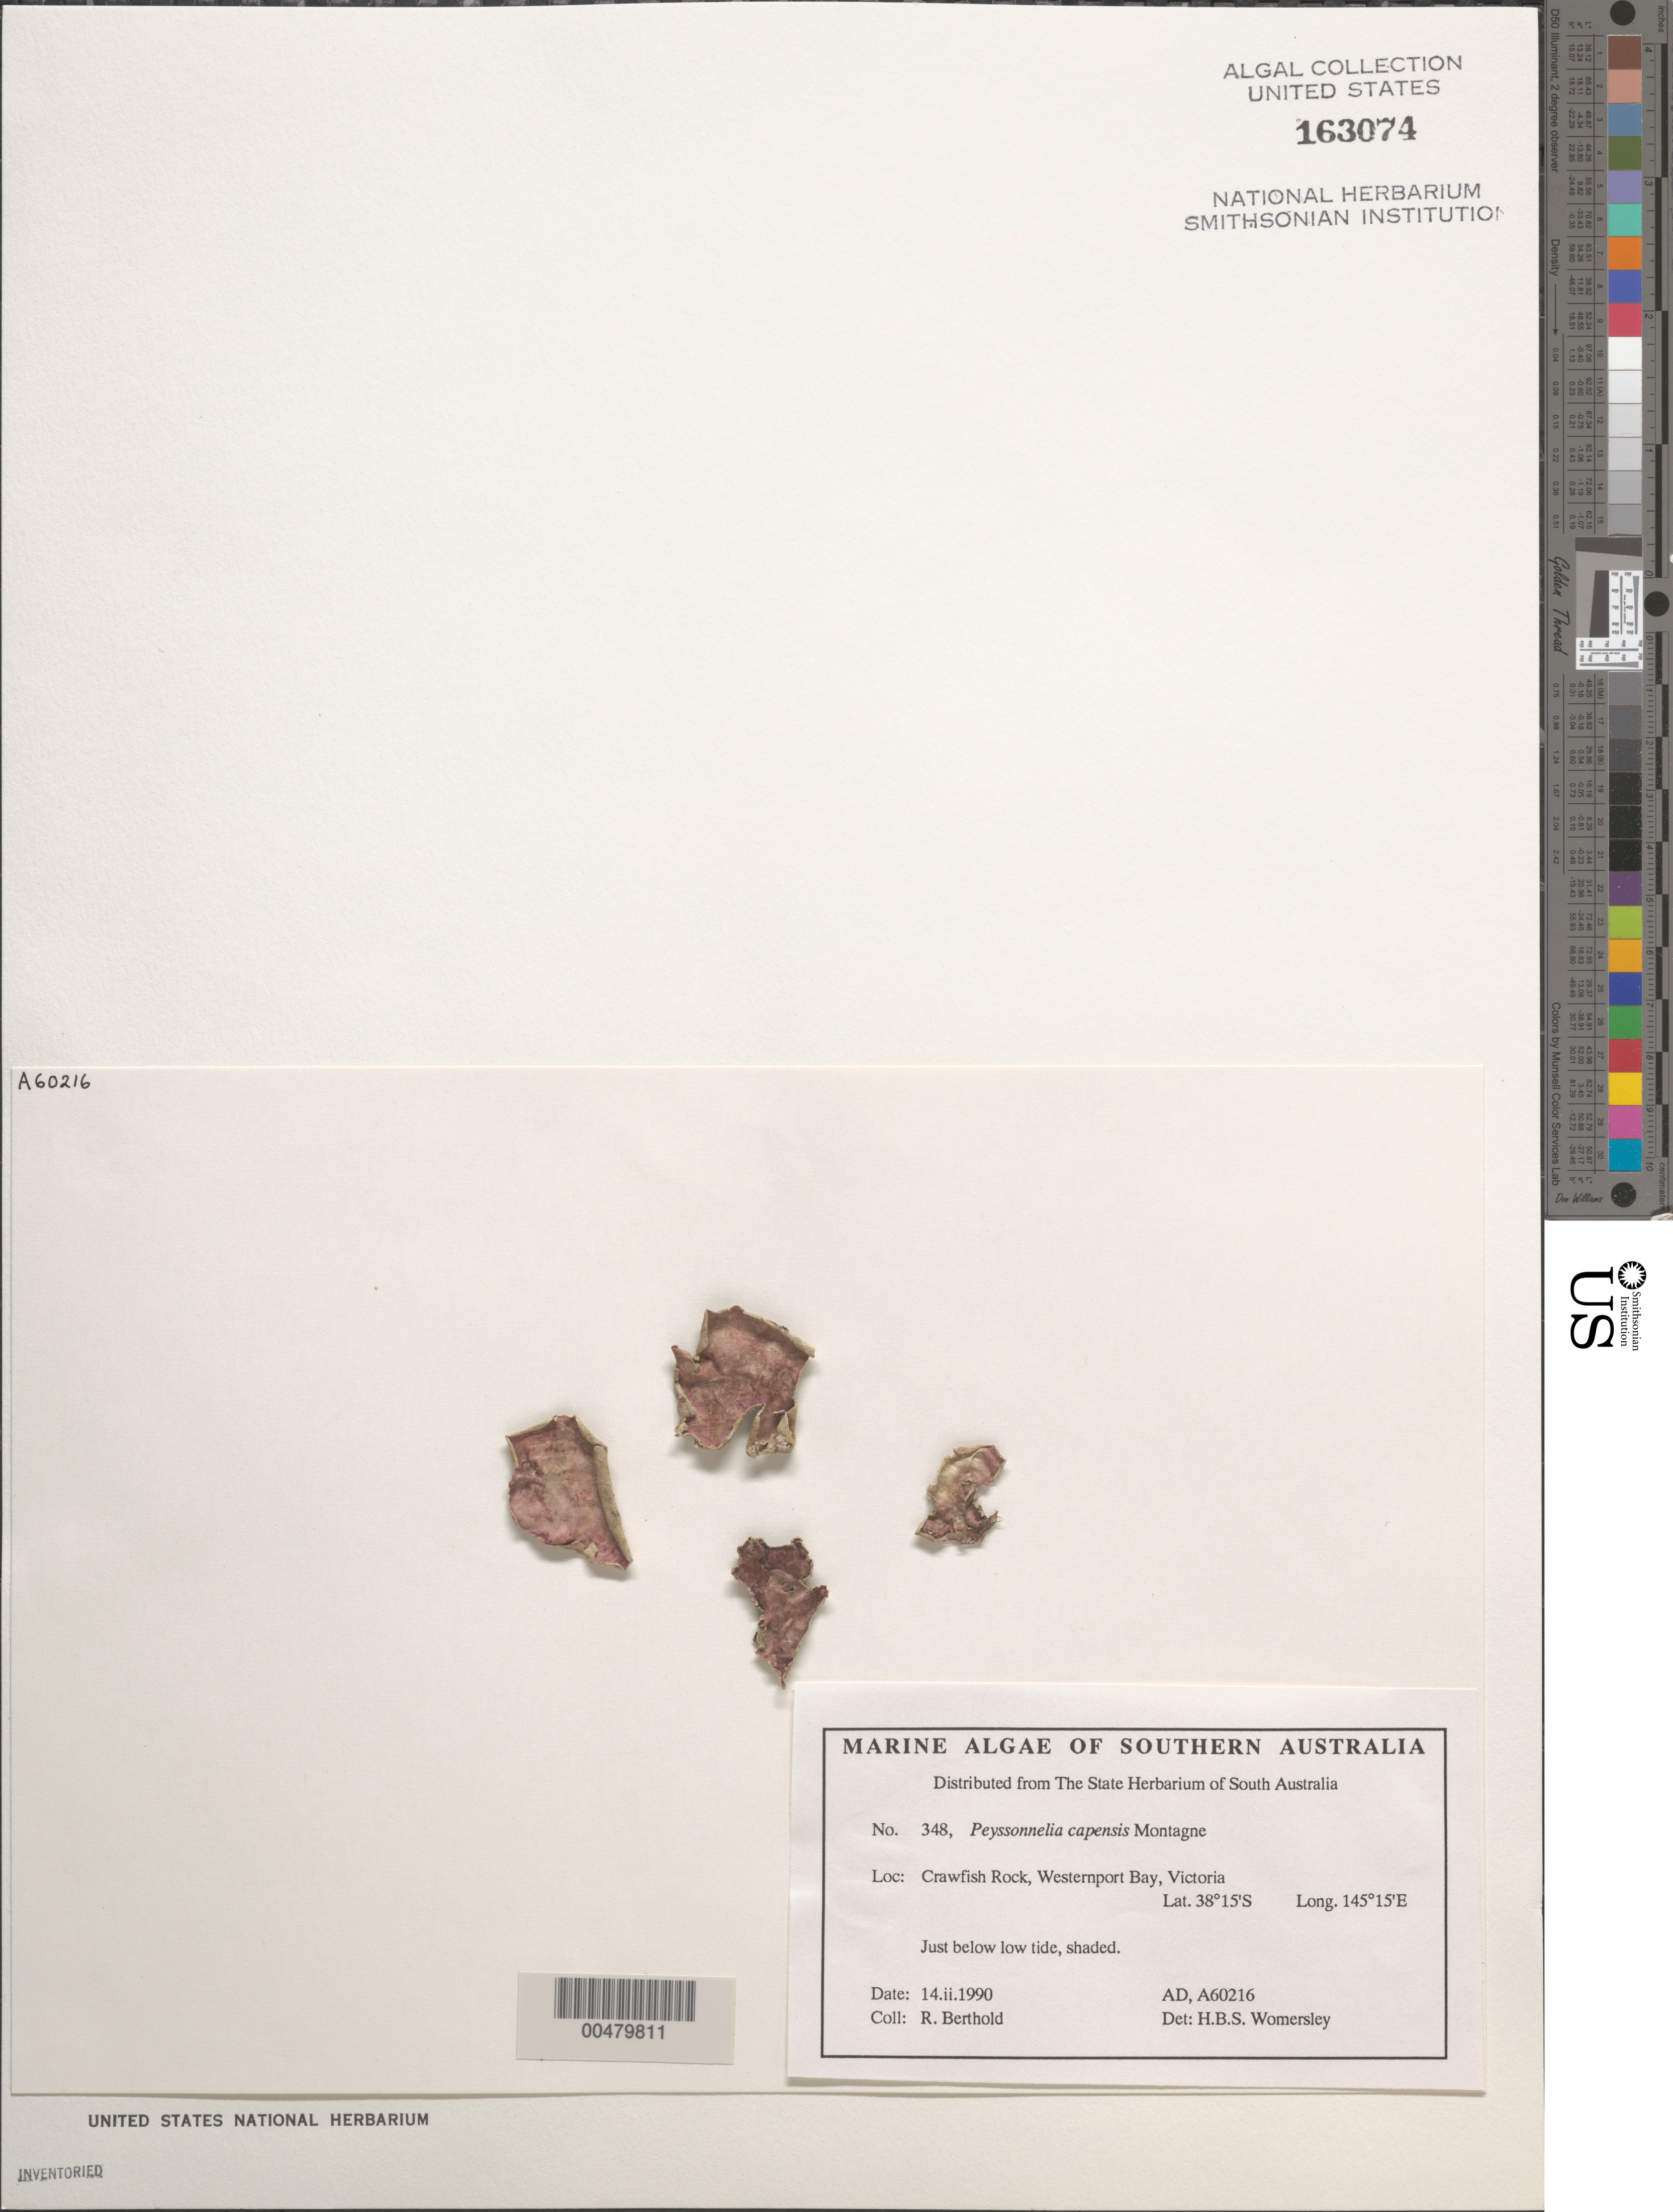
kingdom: Plantae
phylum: Rhodophyta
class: Florideophyceae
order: Peyssonneliales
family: Peyssonneliaceae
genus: Sonderophycus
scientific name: Sonderophycus capensis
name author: (Montagne) M.J. Wynne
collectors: R. Berthold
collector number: Ad A60216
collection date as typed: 14 Feb 1990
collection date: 1990-02-14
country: Australia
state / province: Victoria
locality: Crawfish rock, westernport bay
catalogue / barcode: US 163074